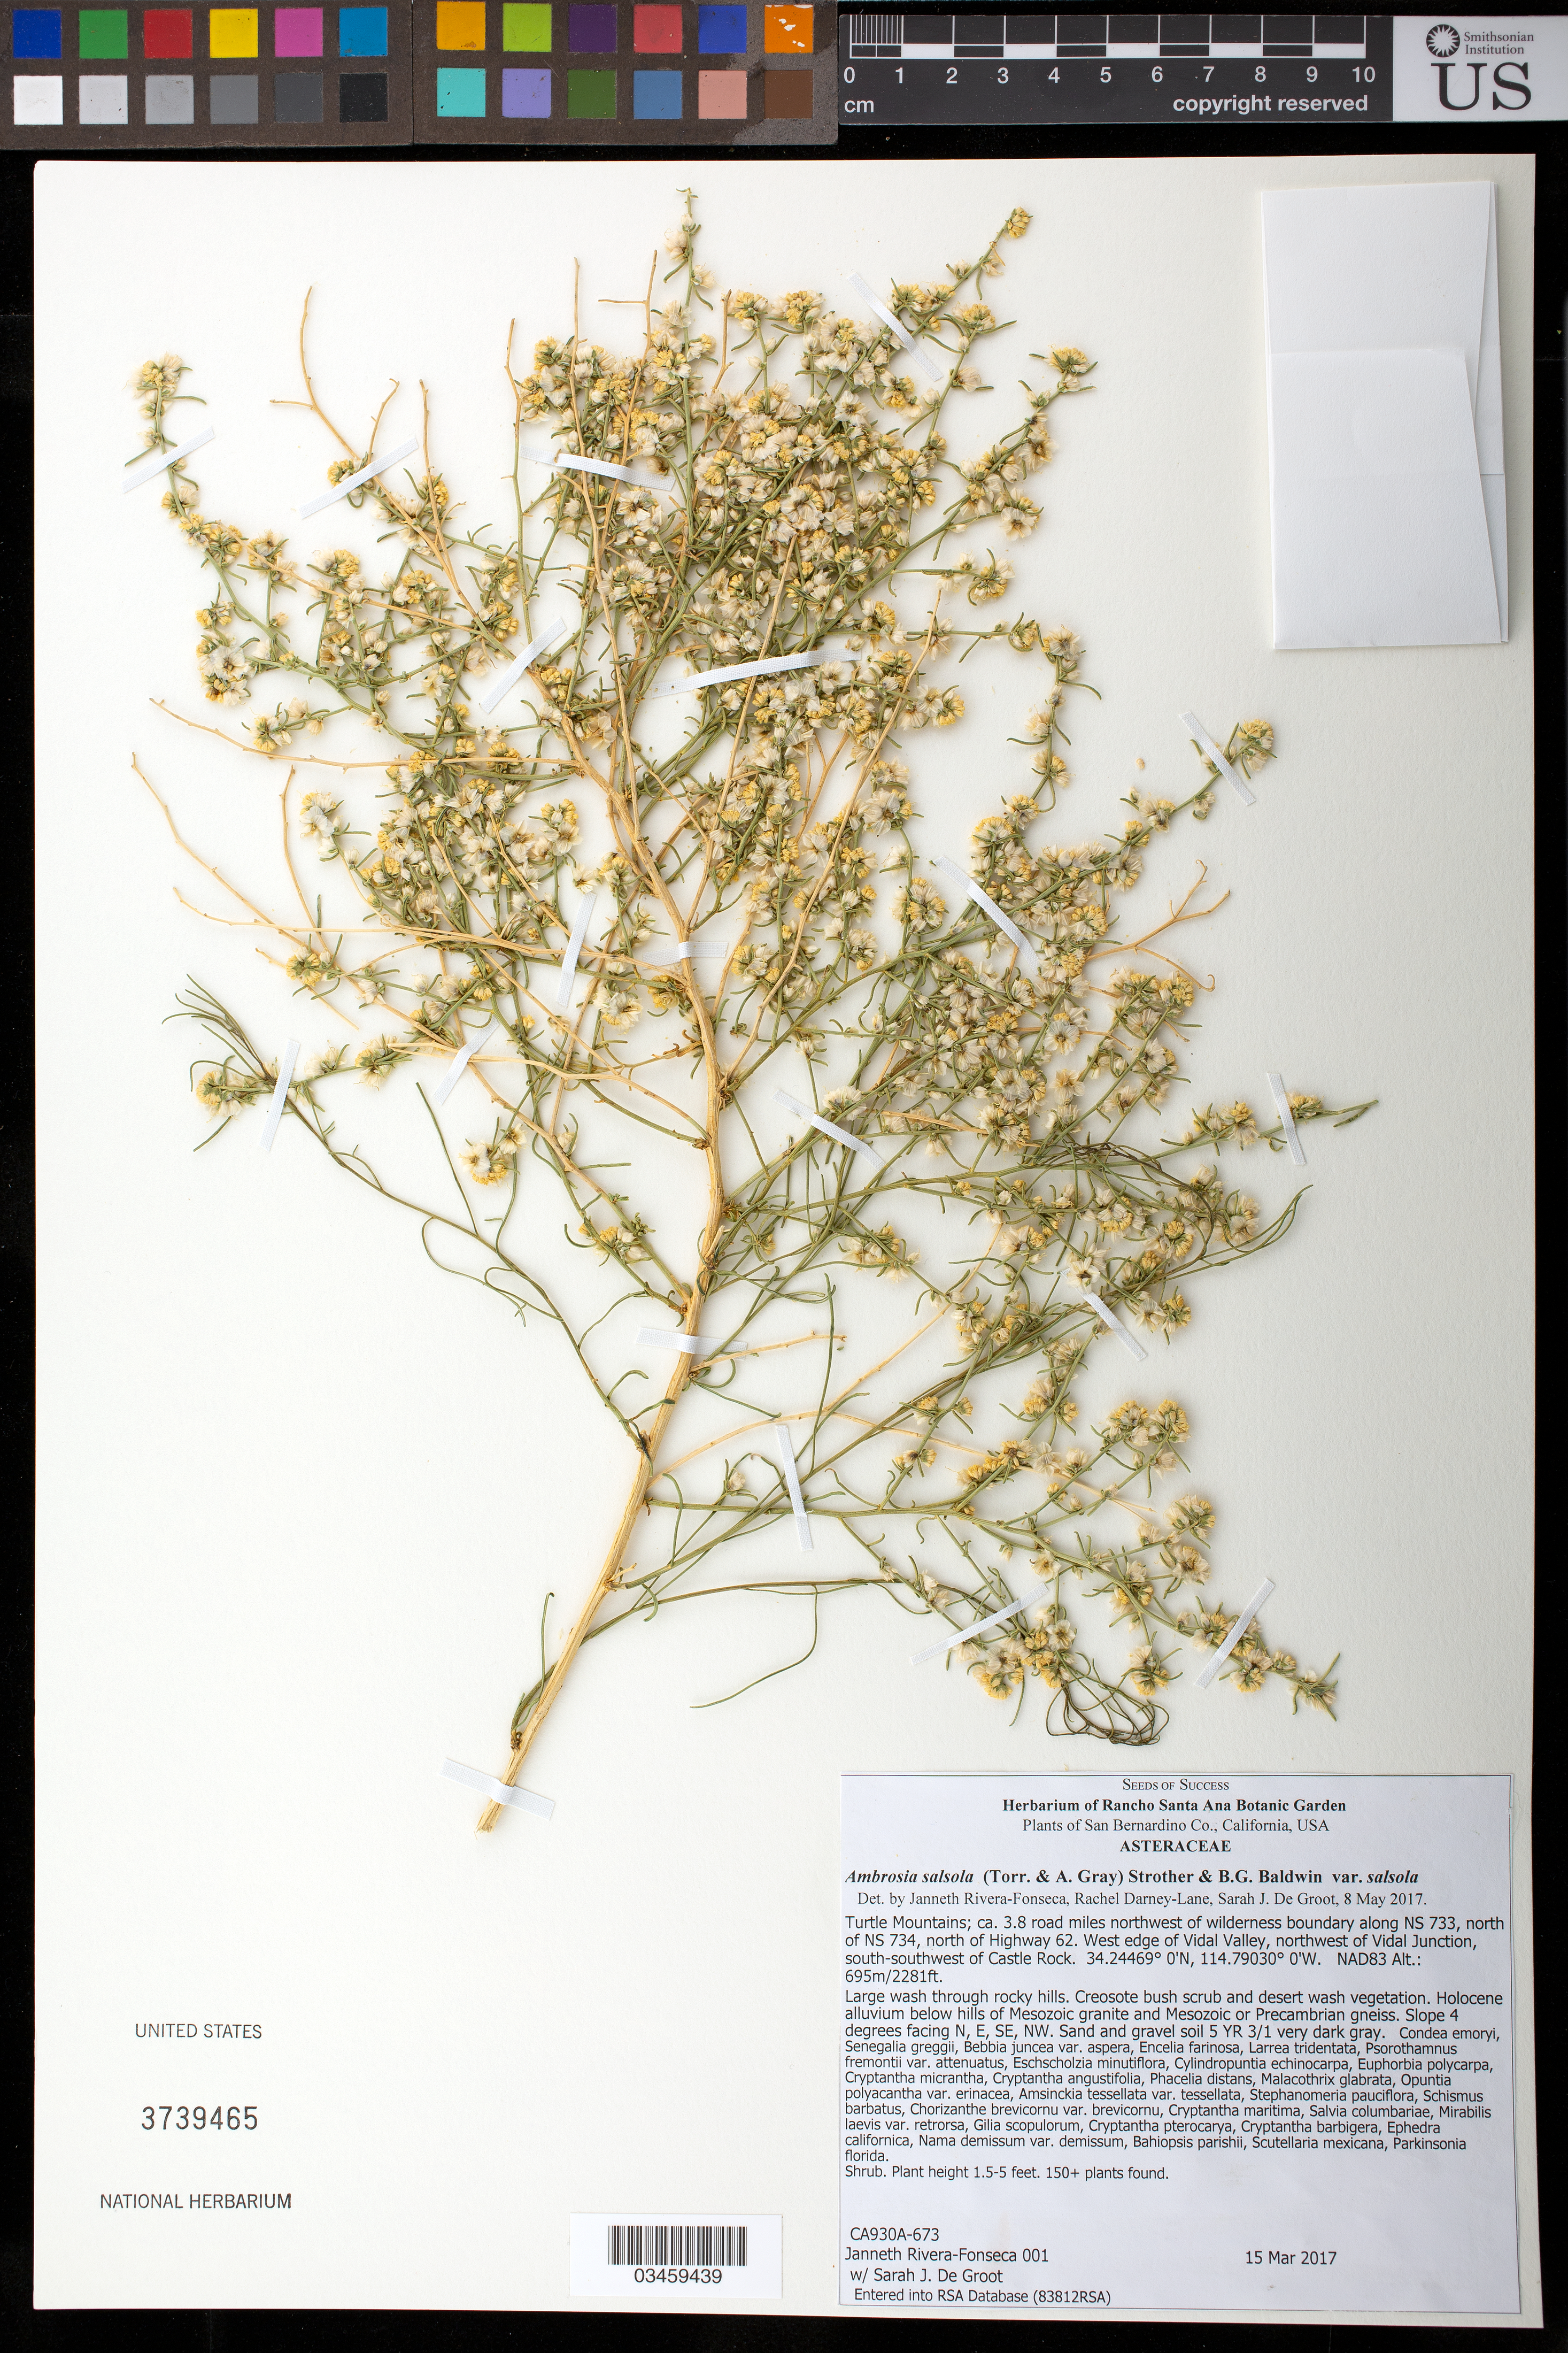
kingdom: Plantae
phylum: Tracheophyta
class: Magnoliopsida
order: Asterales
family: Asteraceae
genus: Ambrosia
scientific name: Ambrosia salsola var. salsola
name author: (Torr. & A. Gray) Strother & B.G. Baldwin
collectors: J. Rivera-Fonseca & S. De Groot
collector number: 001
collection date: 2017-03-15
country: United States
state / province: California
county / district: San Bernardino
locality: Turtle Mts, 3.8 road mi. NW of wilderness boundary along NS 733, N of NS 734, N of Hwy 62, W edge of Vidal Valley, NW of Vidal Jct, SSW of Castle Rock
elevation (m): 695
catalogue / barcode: US 3739465